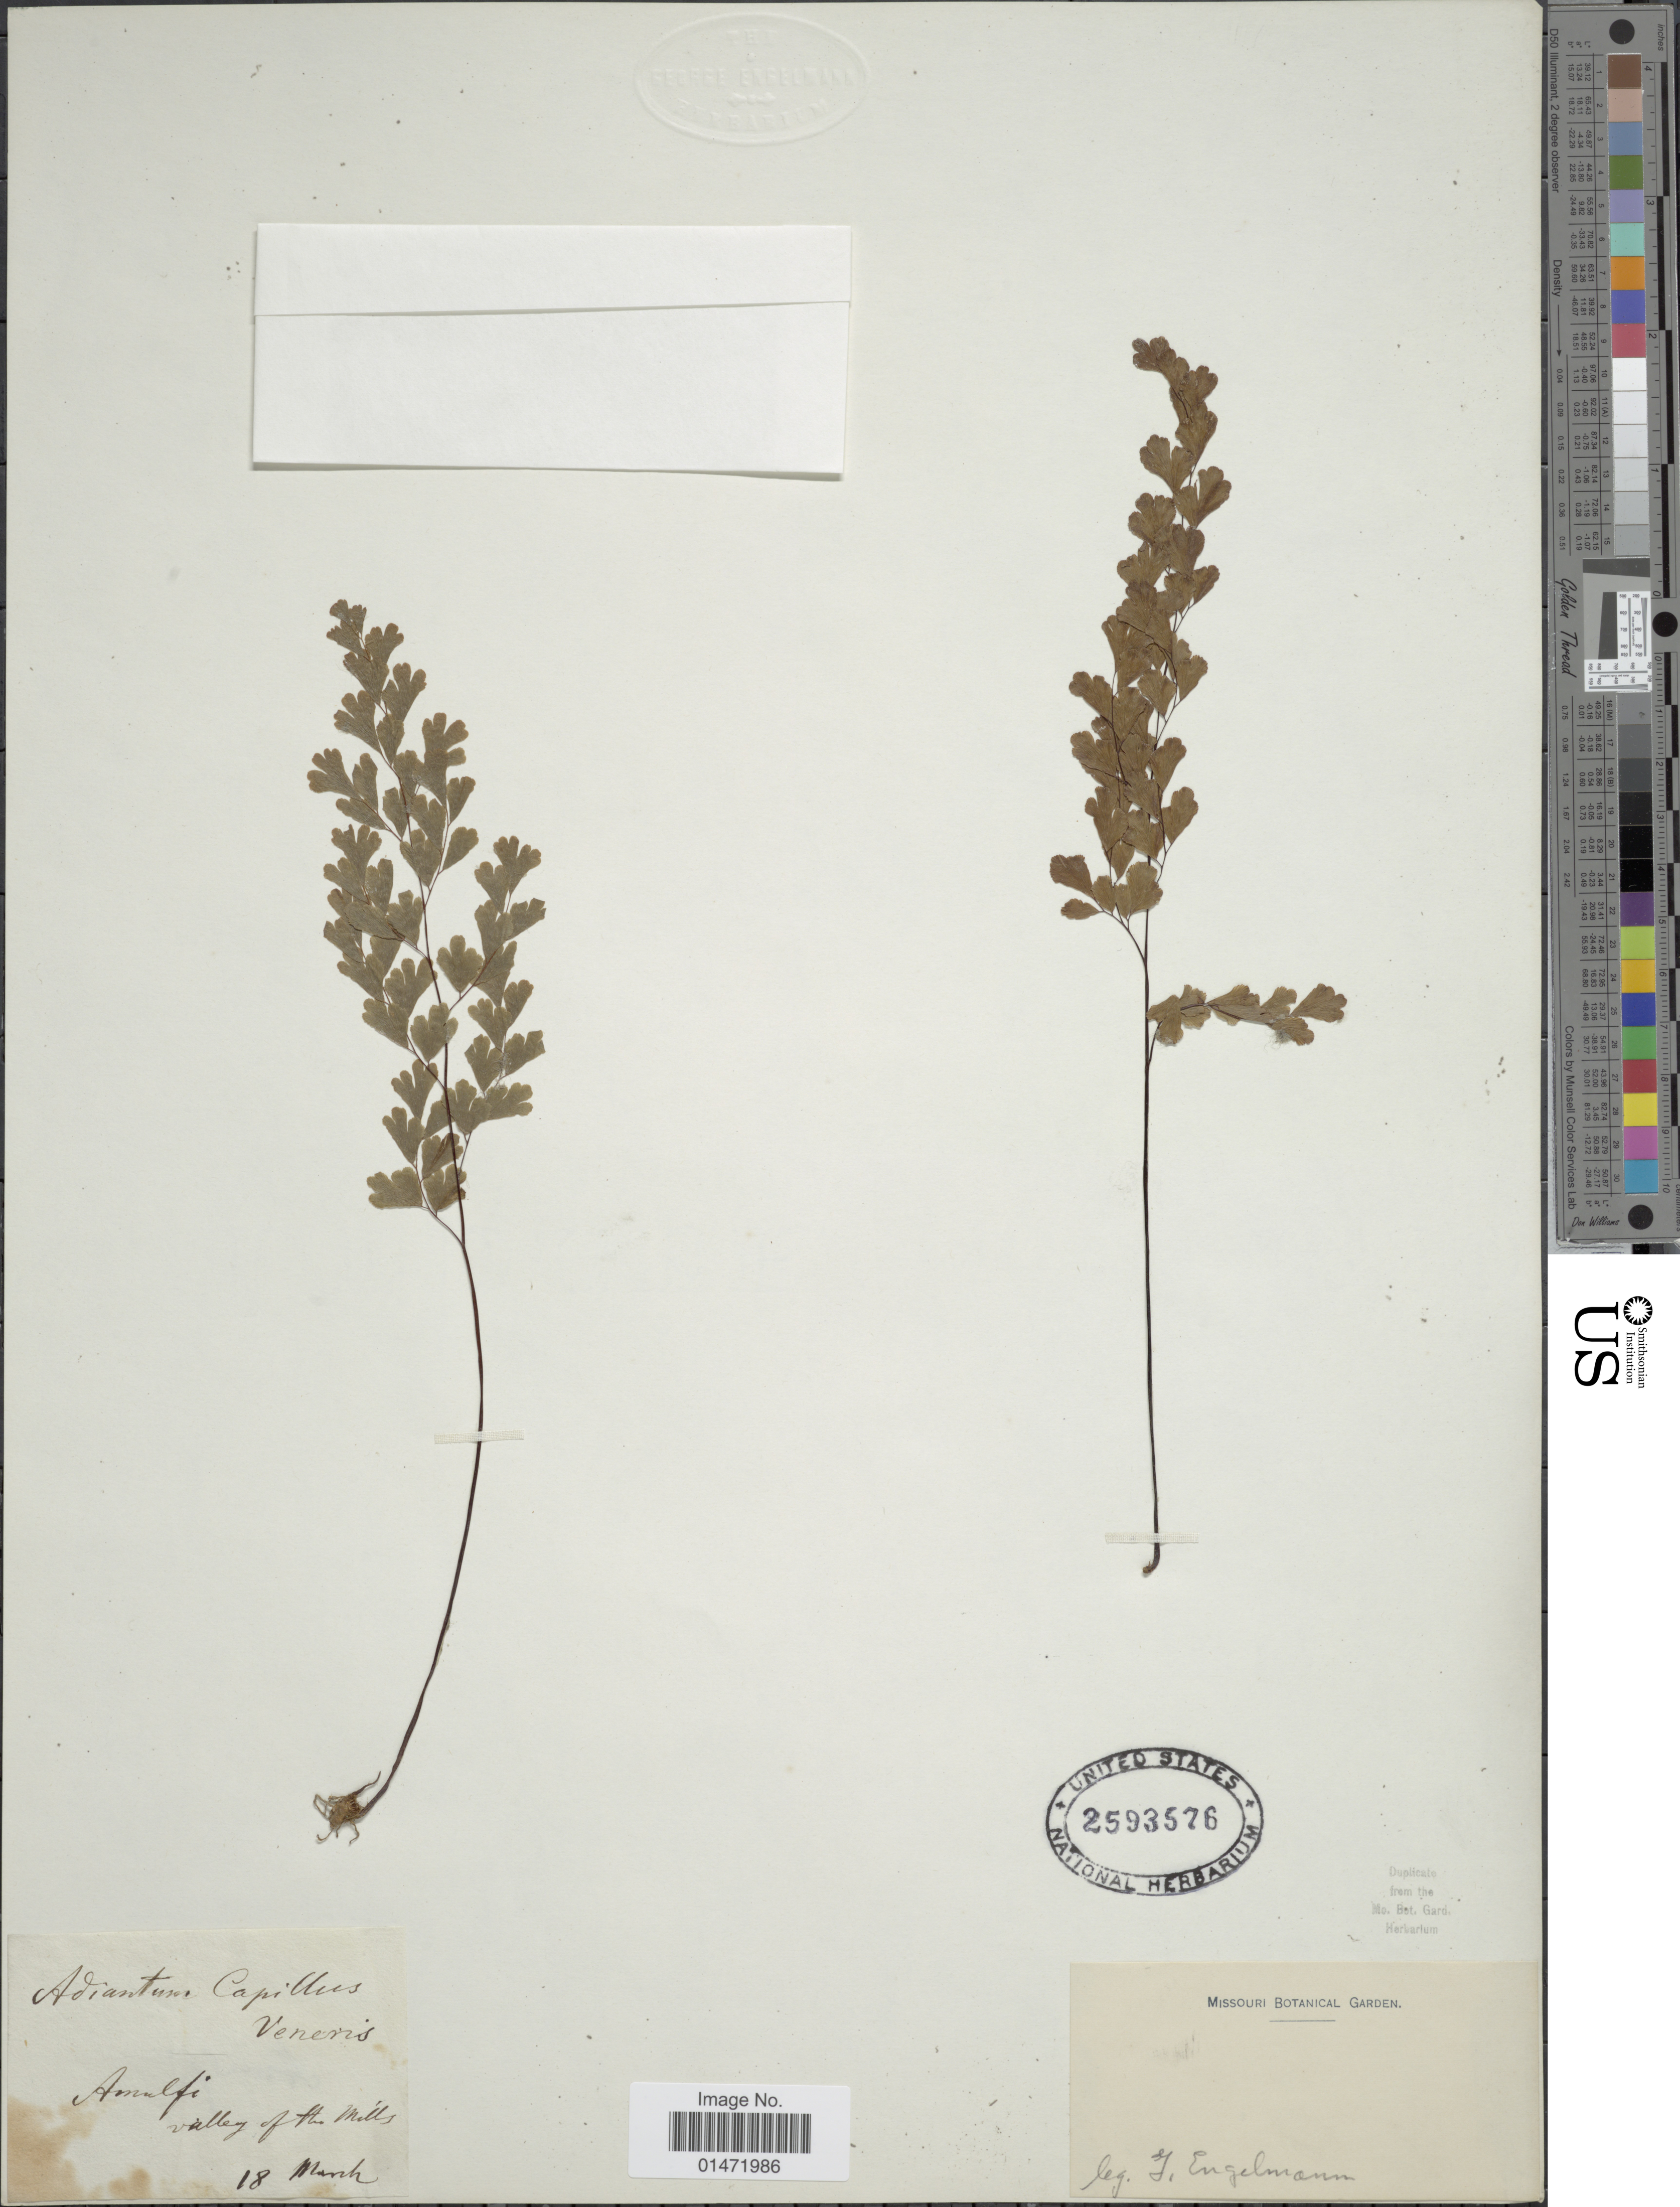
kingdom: Plantae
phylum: Tracheophyta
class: Polypodiopsida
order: Polypodiales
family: Pteridaceae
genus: Adiantum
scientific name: Adiantum capillus-veneris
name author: L.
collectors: J. Engelmann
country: Italy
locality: Amulfi, valley of the Mull's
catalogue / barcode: US 2593576